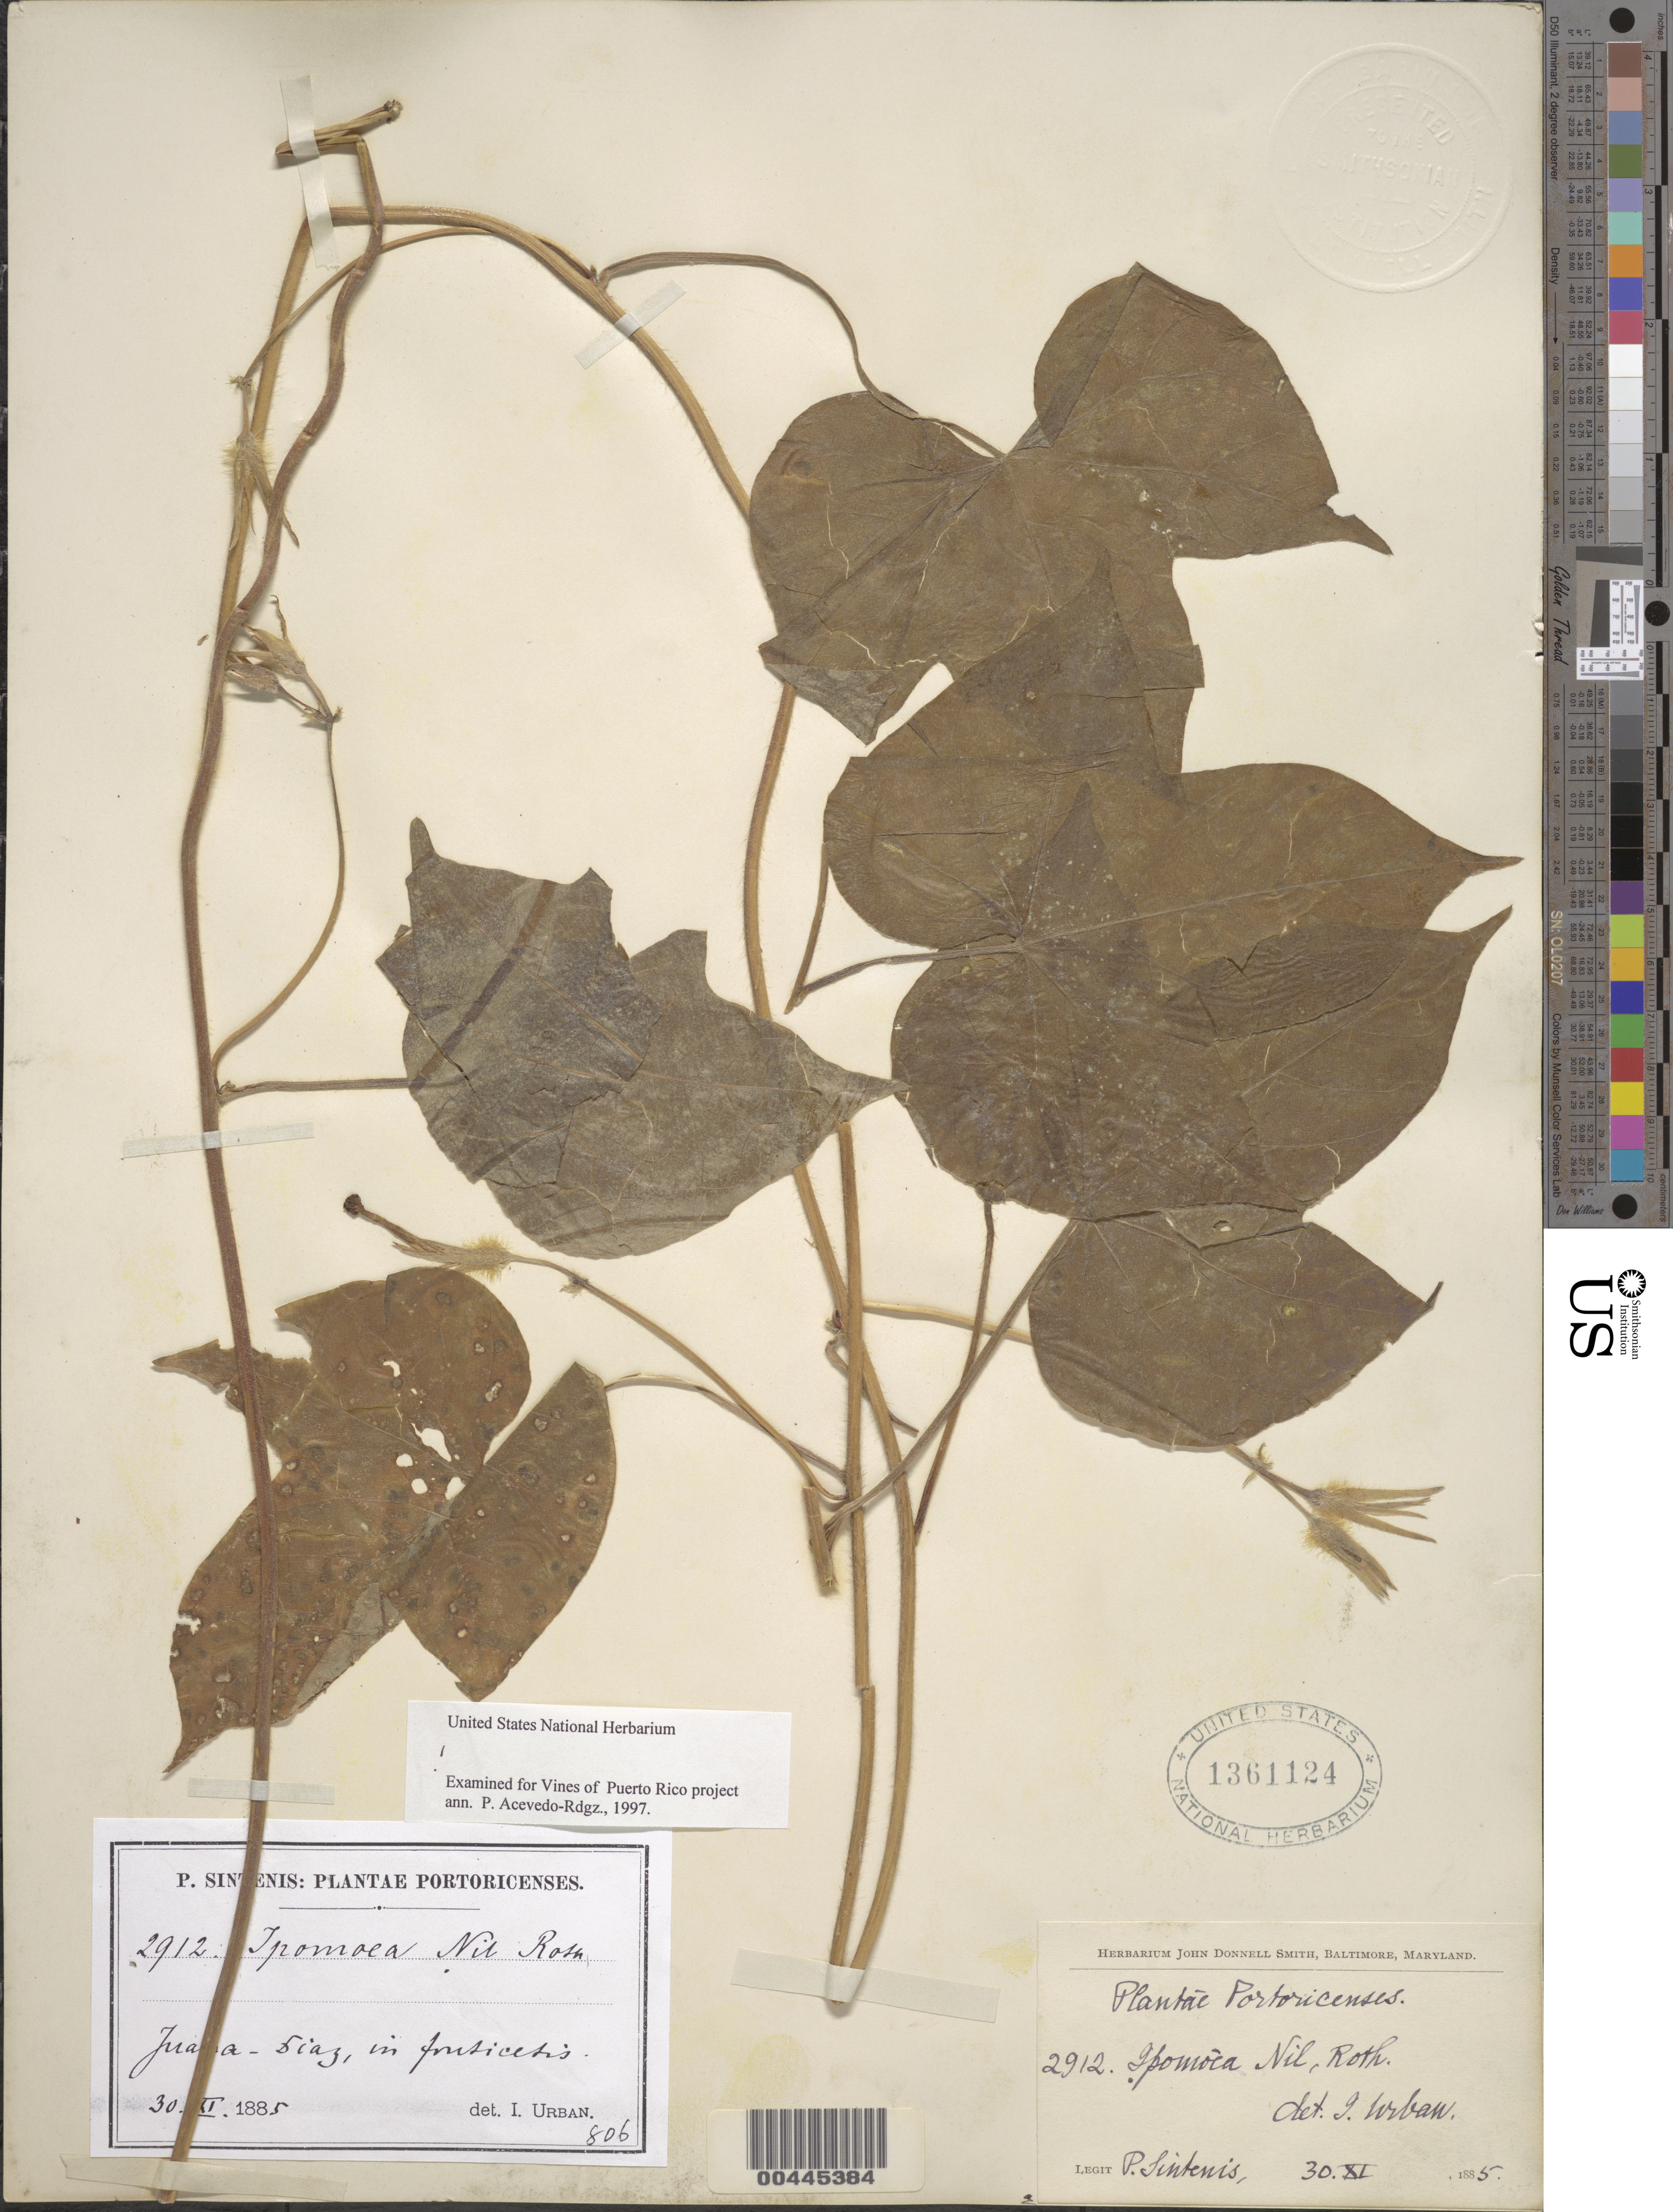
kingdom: Plantae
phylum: Tracheophyta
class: Magnoliopsida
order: Solanales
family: Convolvulaceae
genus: Ipomoea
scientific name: Ipomoea nil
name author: (L.) Roth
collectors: P. Sintenis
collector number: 2912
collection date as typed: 30 Nov 1885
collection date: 1885-11-30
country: Puerto Rico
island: Greater Antilles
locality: Juana Diaz. In fruticetis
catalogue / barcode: US 1361124